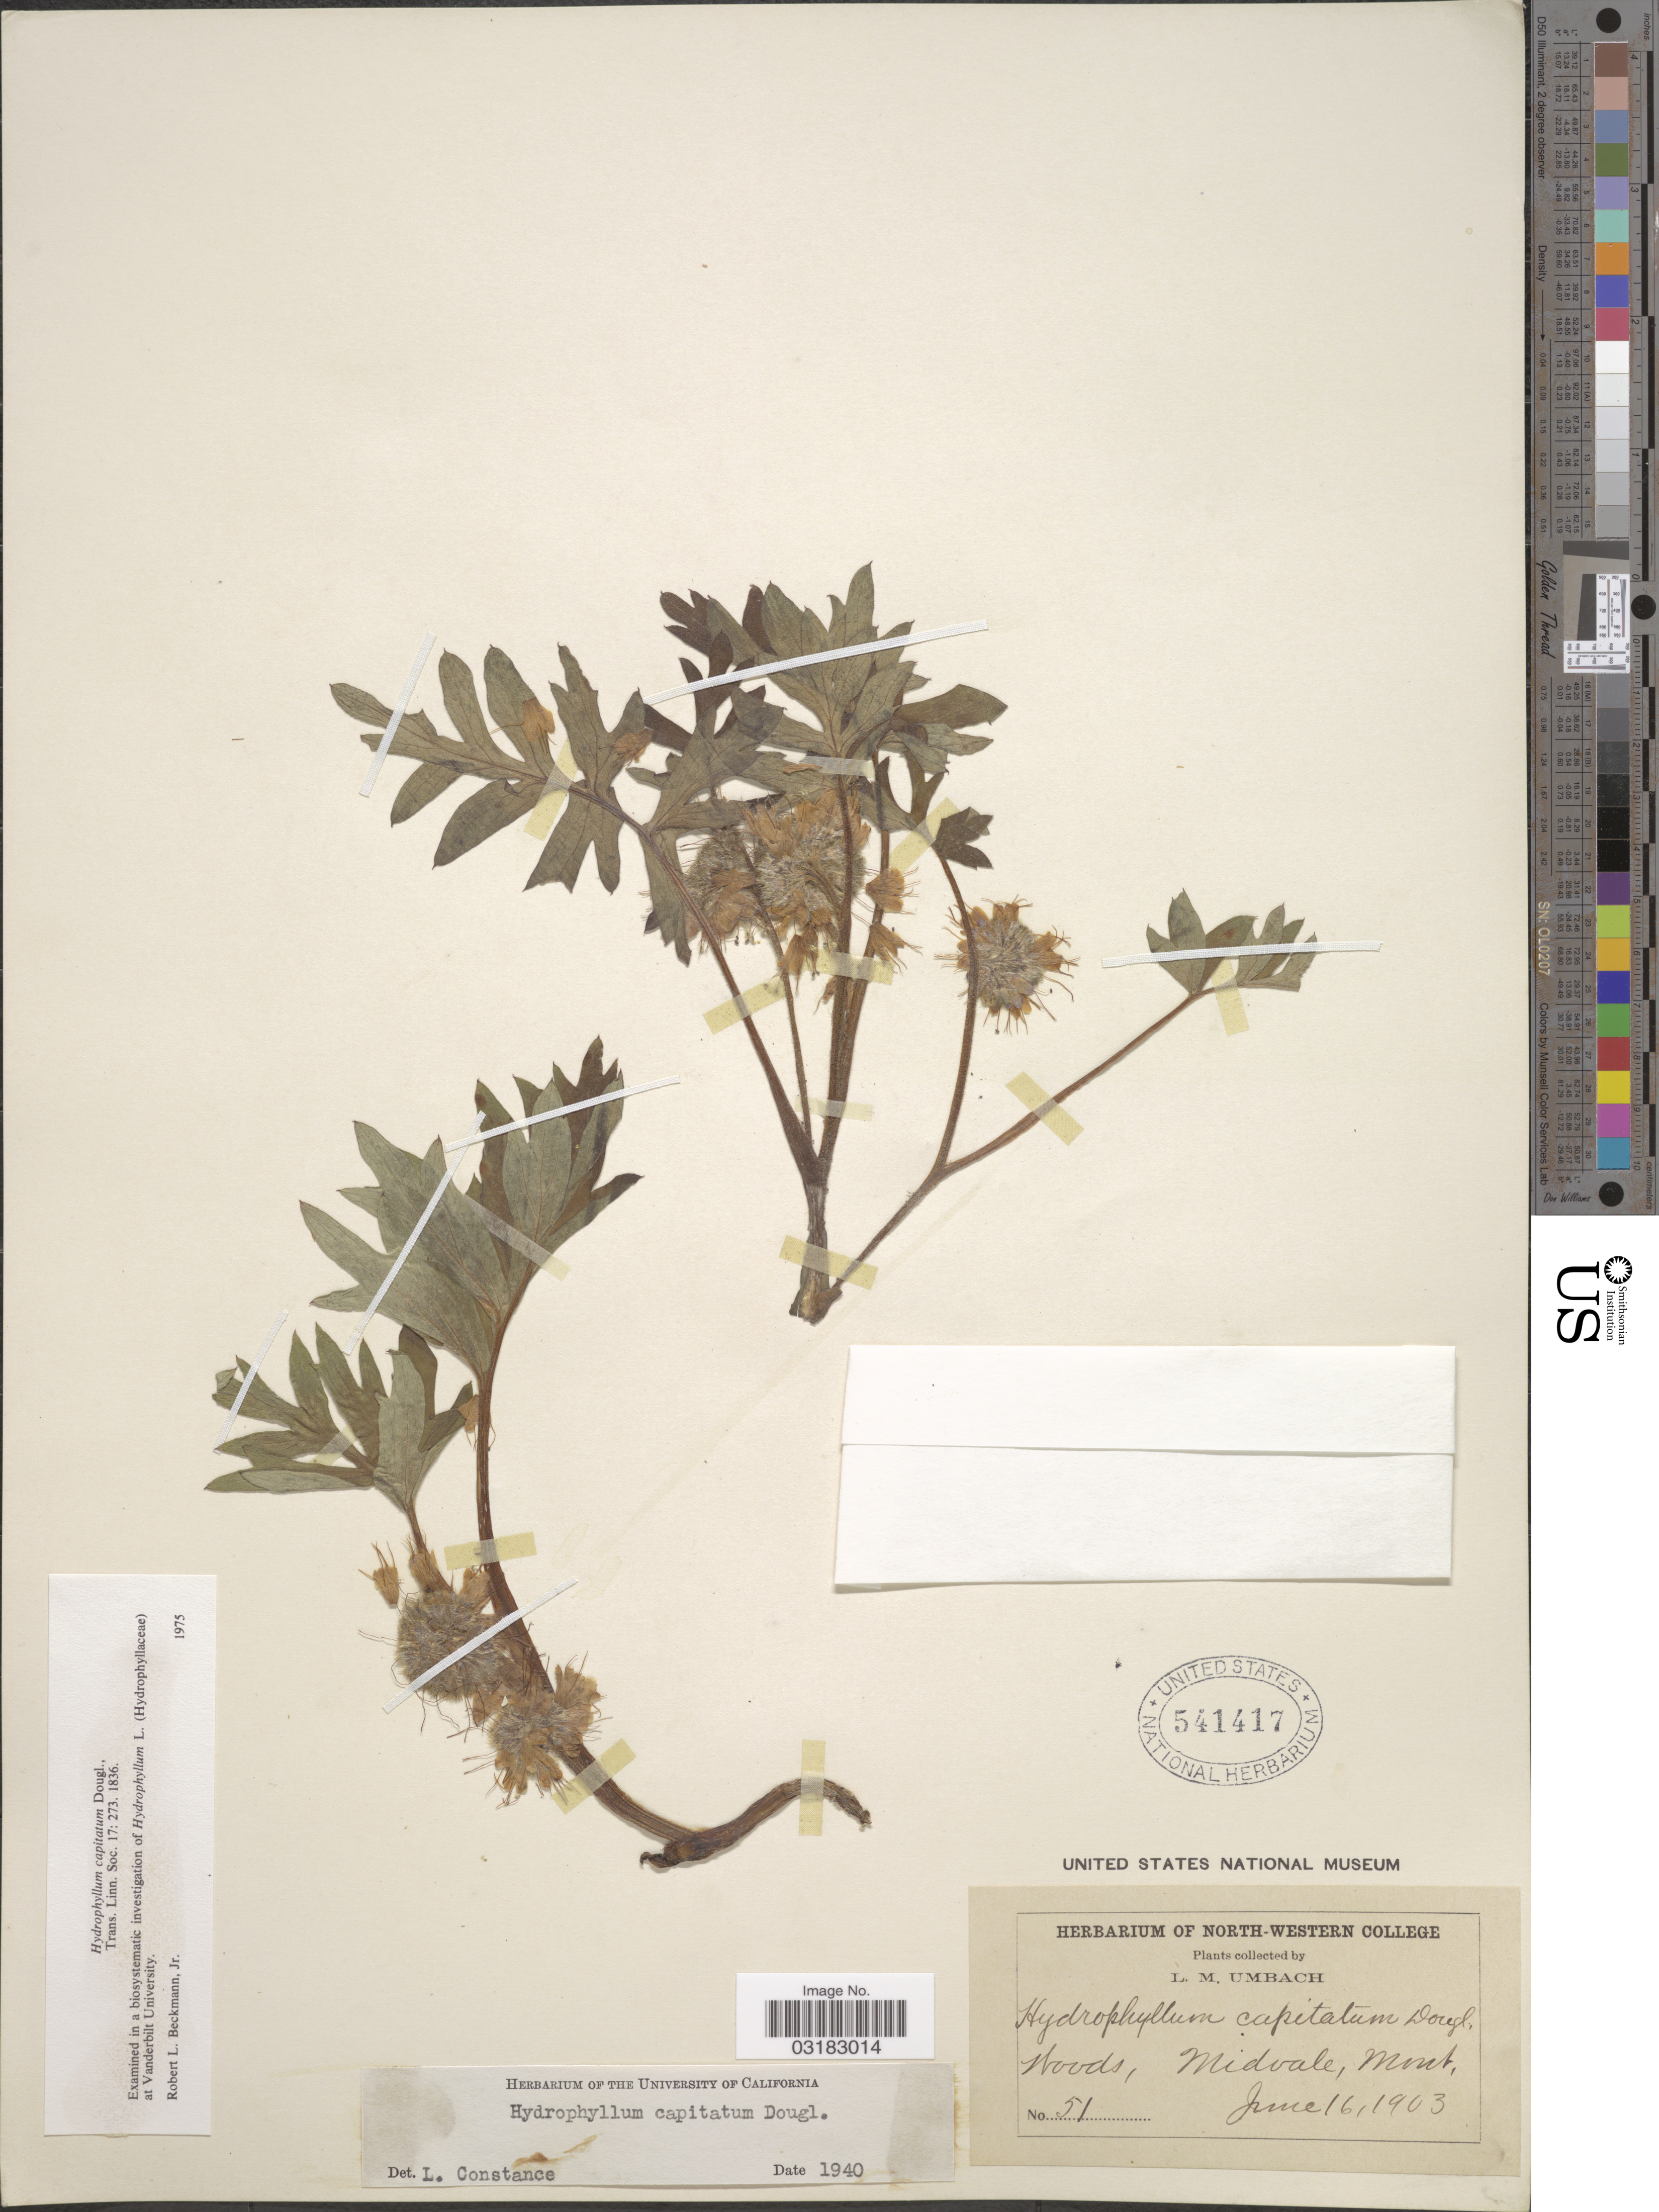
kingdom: Plantae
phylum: Tracheophyta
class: Magnoliopsida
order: Boraginales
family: Hydrophyllaceae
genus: Hydrophyllum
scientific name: Hydrophyllum capitatum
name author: Douglas ex Benth.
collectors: L. M. Umbach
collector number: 51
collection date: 1903-06-16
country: United States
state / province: Montana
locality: Midvale.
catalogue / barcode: US 541417